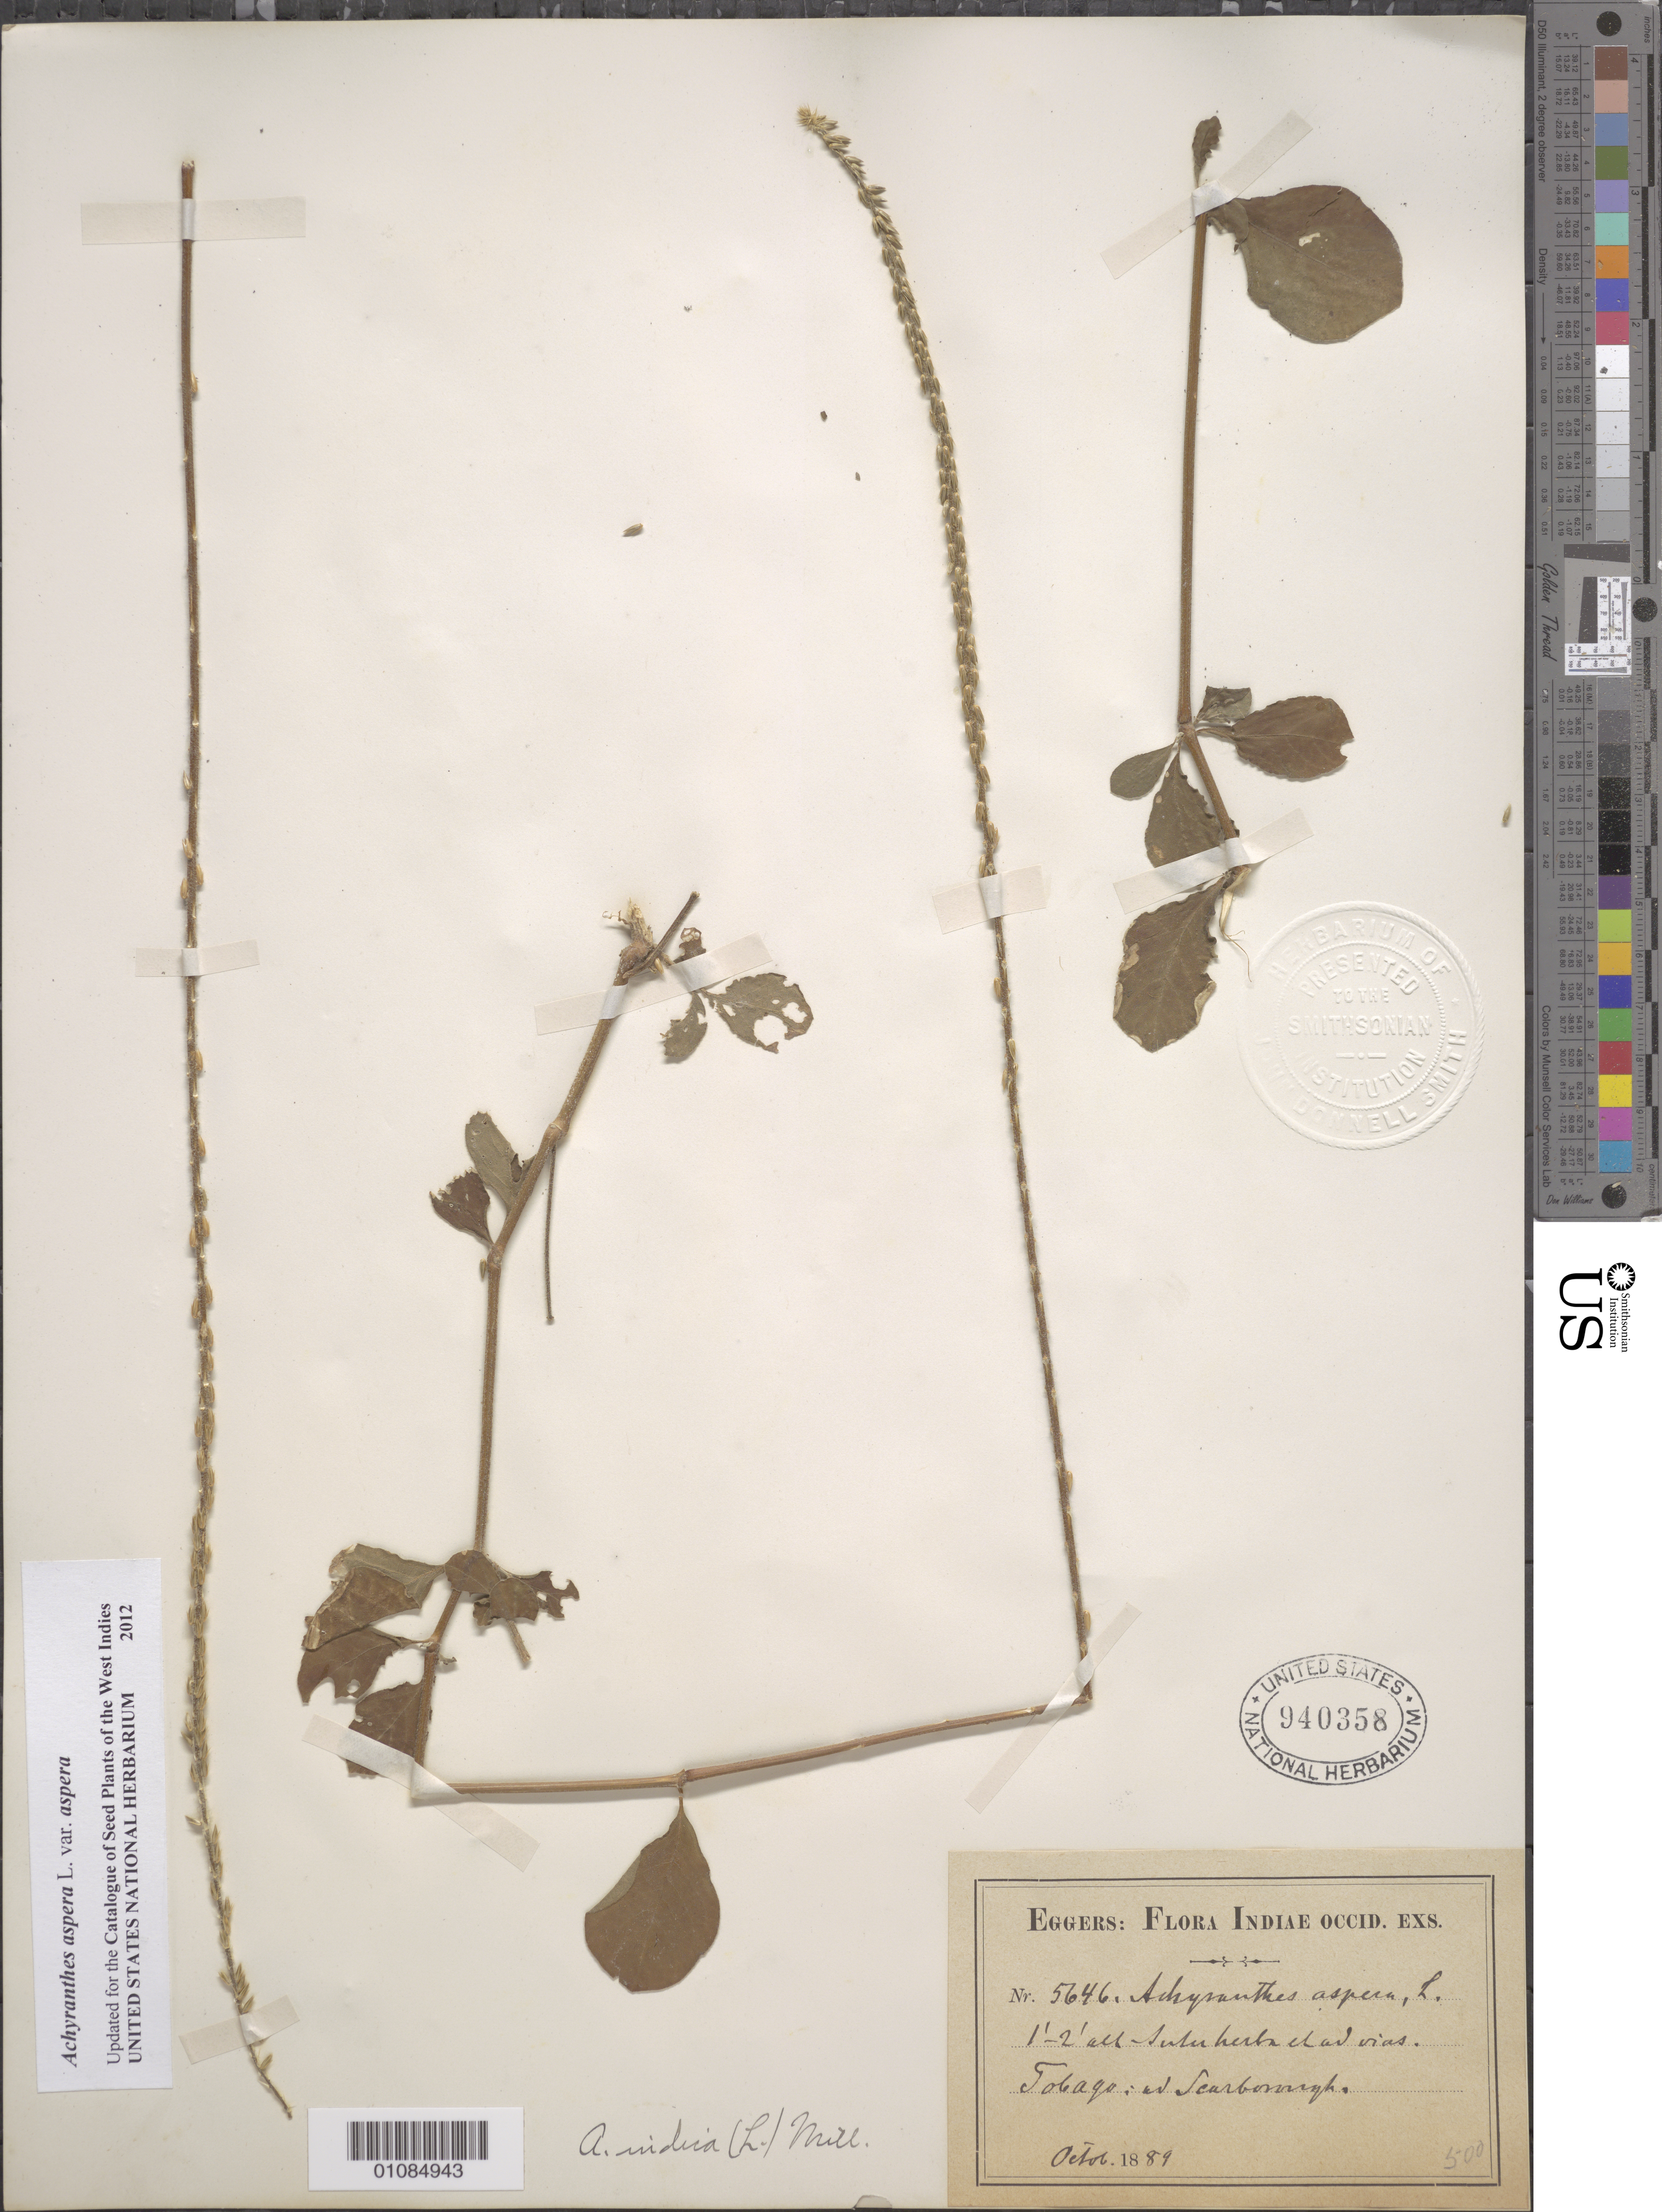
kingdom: Plantae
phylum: Tracheophyta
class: Magnoliopsida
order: Caryophyllales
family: Amaranthaceae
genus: Achyranthes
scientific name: Achyranthes aspera var. aspera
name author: L.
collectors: H. F. A. von Eggers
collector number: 5646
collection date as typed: Oct 1889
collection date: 1889-10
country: Trinidad and Tobago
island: Tobago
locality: Ad Scarborough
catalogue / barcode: US 940358